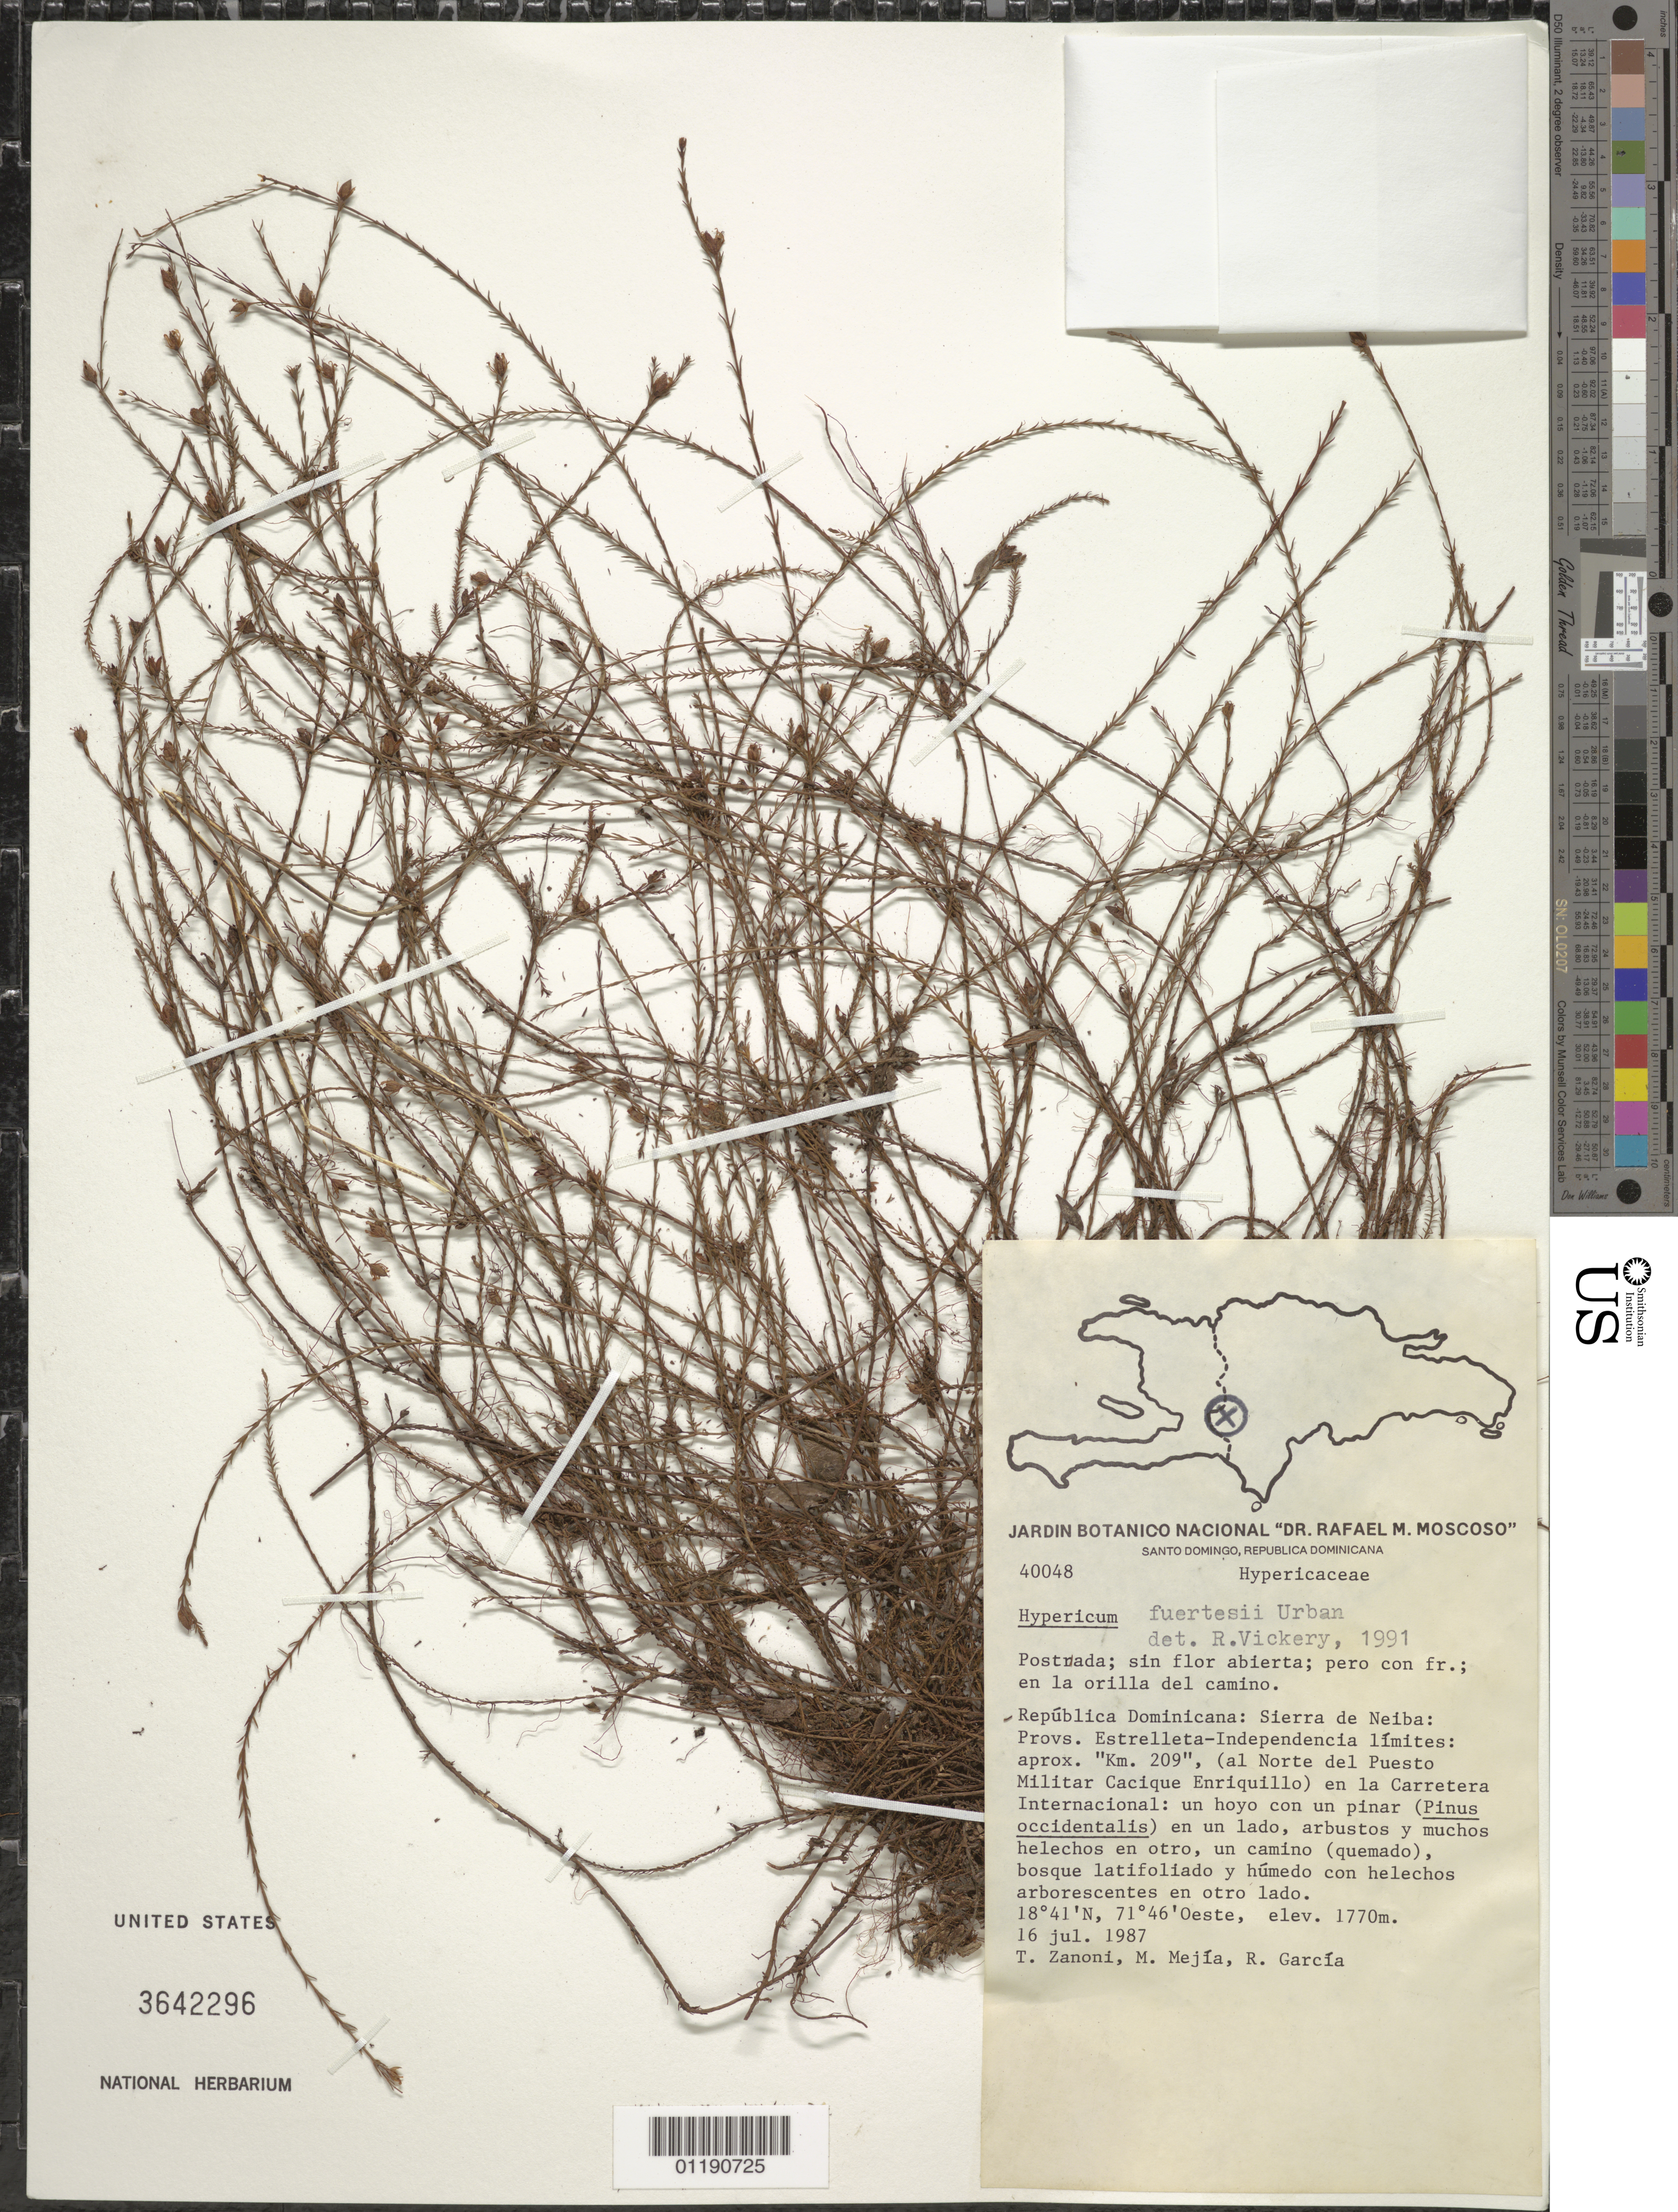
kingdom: Plantae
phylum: Tracheophyta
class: Magnoliopsida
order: Malpighiales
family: Hypericaceae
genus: Hypericum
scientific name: Hypericum fuertesii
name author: Urb.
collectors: T. A. Zanoni, M. Mejia & R. García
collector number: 40048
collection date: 1987-07-16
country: Dominican Republic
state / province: Elías Piña / Independencia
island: Hispaniola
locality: Sierra de Nieba. On the Estrelleta-Independencia division. "Km. 209", (of Puesto Militar Cacique Enriquillo) in the Carretera Internacional.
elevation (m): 1770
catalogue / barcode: US 3642296